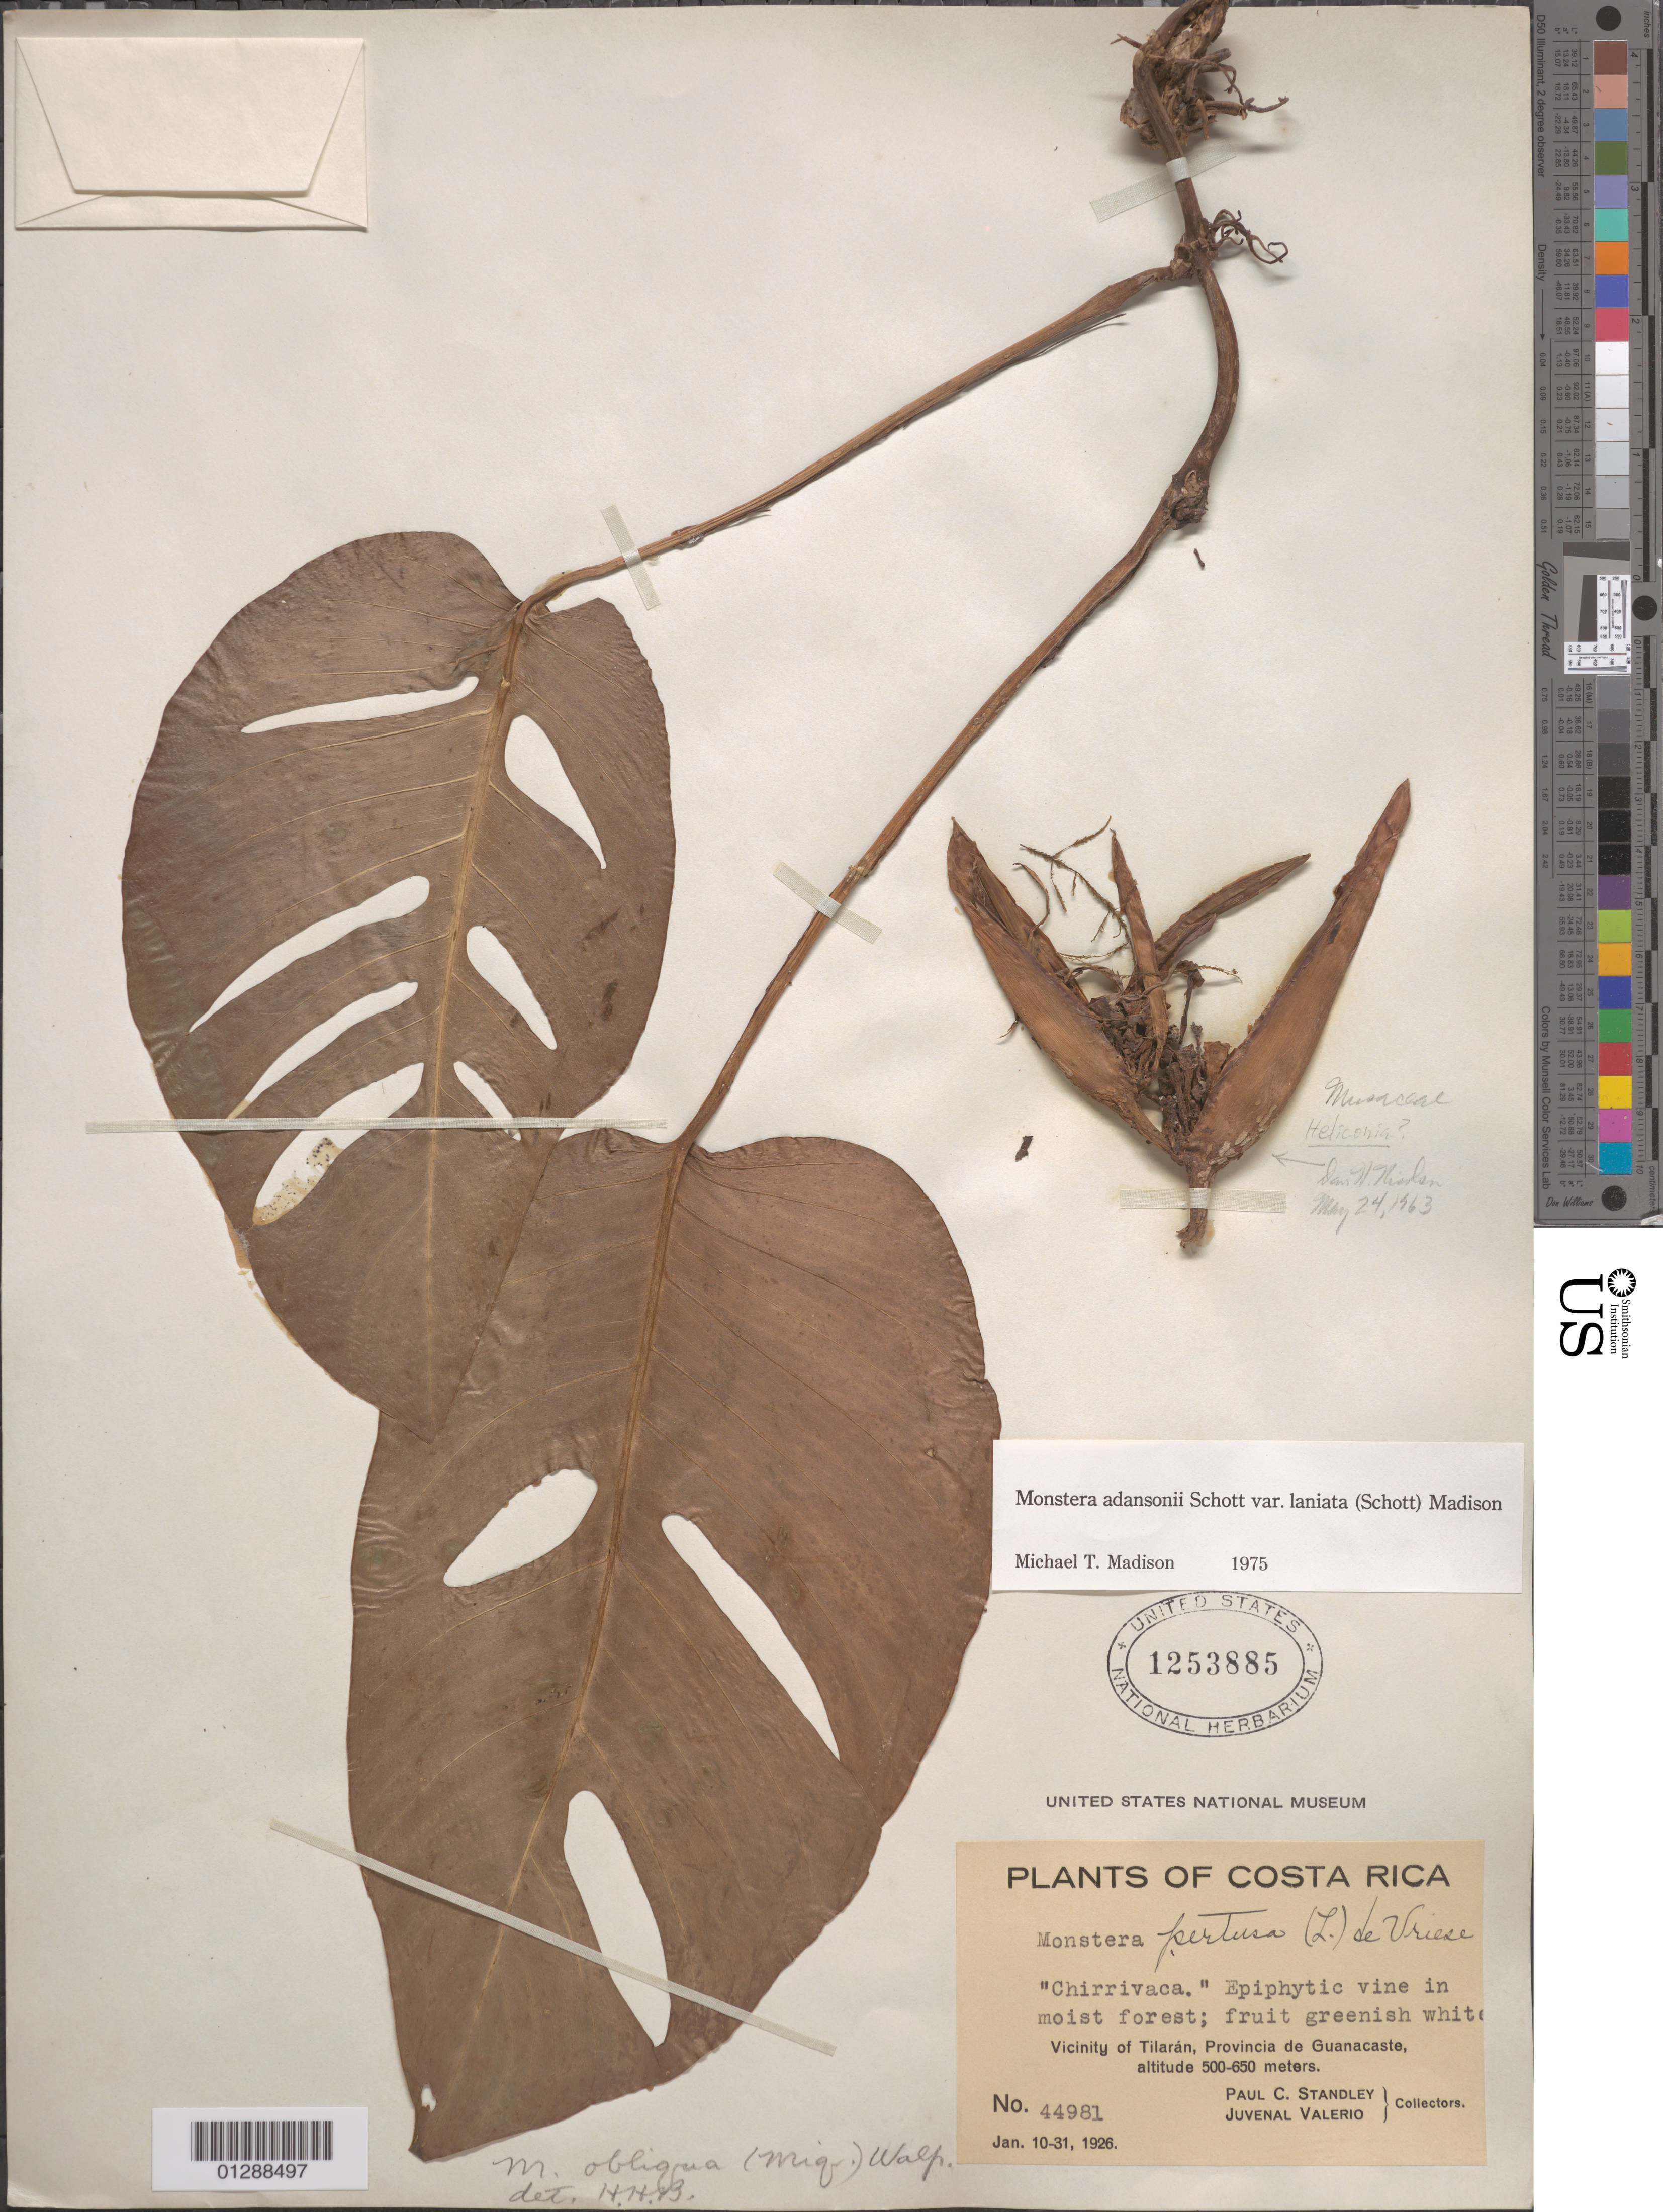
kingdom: Plantae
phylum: Tracheophyta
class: Liliopsida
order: Alismatales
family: Araceae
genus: Monstera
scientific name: Monstera adansonii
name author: Schott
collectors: P. C. Standley & J. Valerio R.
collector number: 44981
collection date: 1926-01-10/1926-01-31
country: Costa Rica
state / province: Guanacaste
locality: Vicinity of Tilarán.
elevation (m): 500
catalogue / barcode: US 1253885